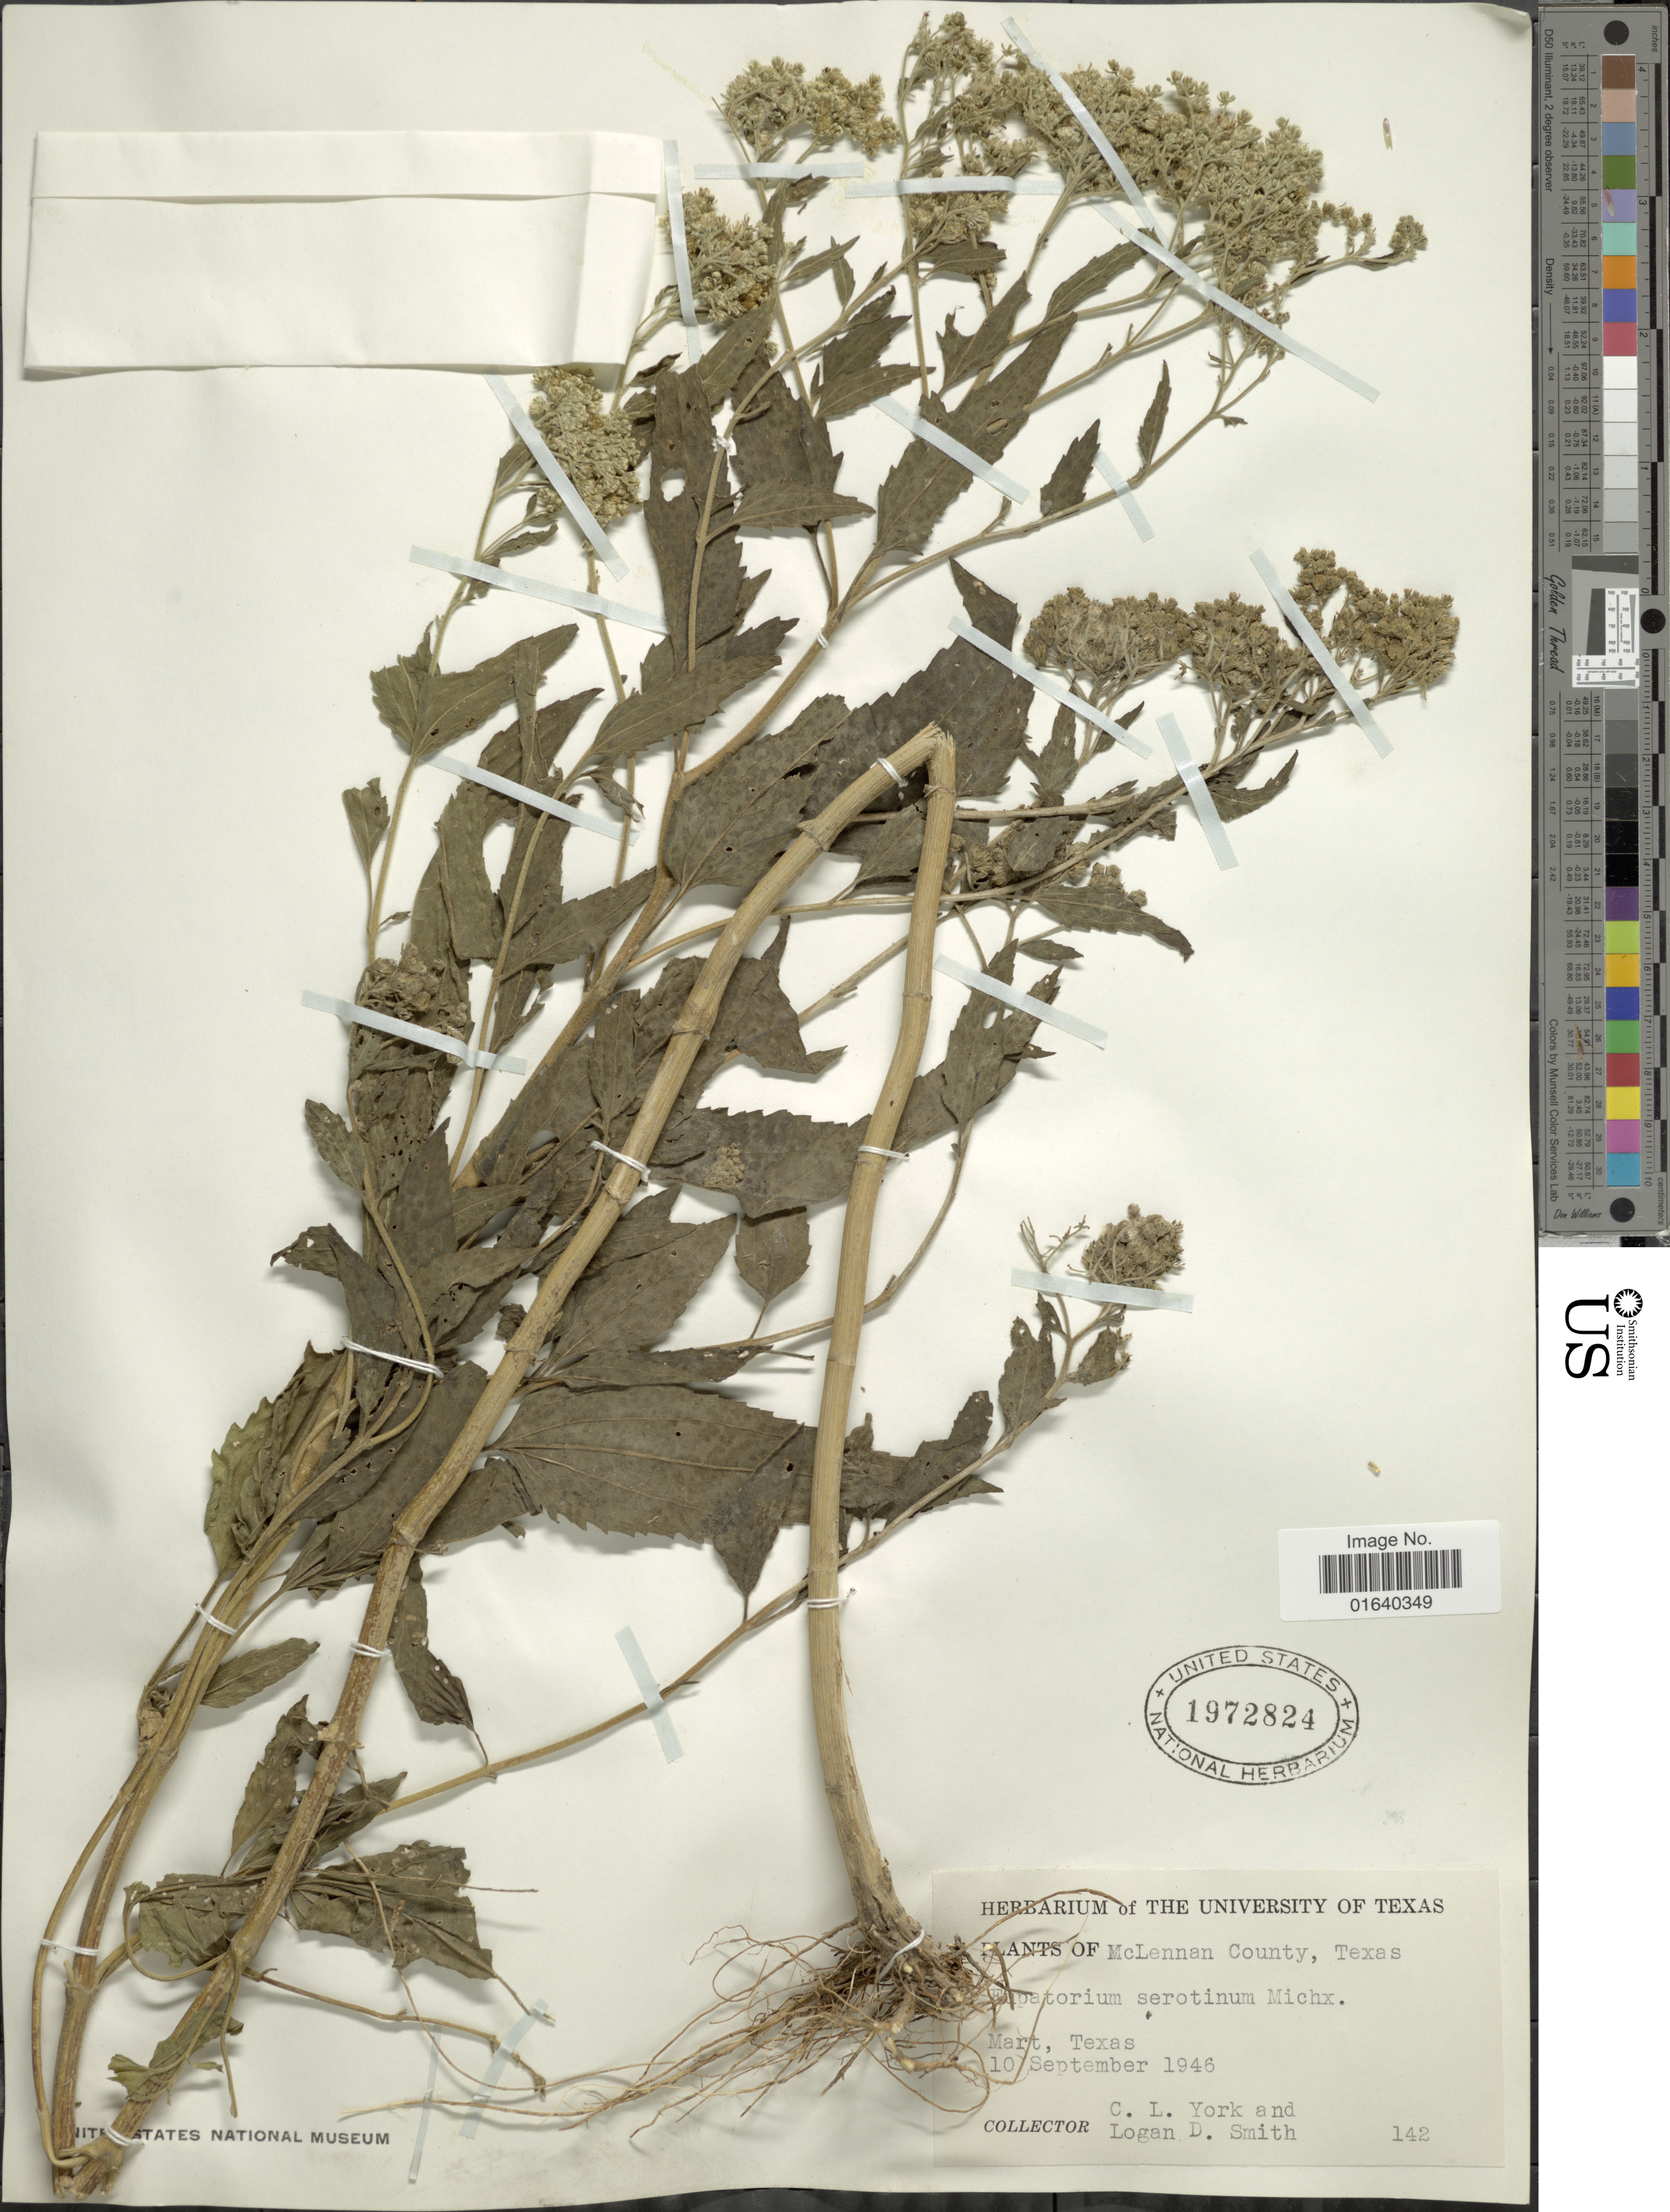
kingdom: Plantae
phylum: Tracheophyta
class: Magnoliopsida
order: Asterales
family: Asteraceae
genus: Eupatorium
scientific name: Eupatorium serotinum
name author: Michx.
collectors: C. L. York & L. Smith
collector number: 142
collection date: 1946-09-10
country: United States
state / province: Texas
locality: McLennan County, Mart, Texas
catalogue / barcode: US 1972824